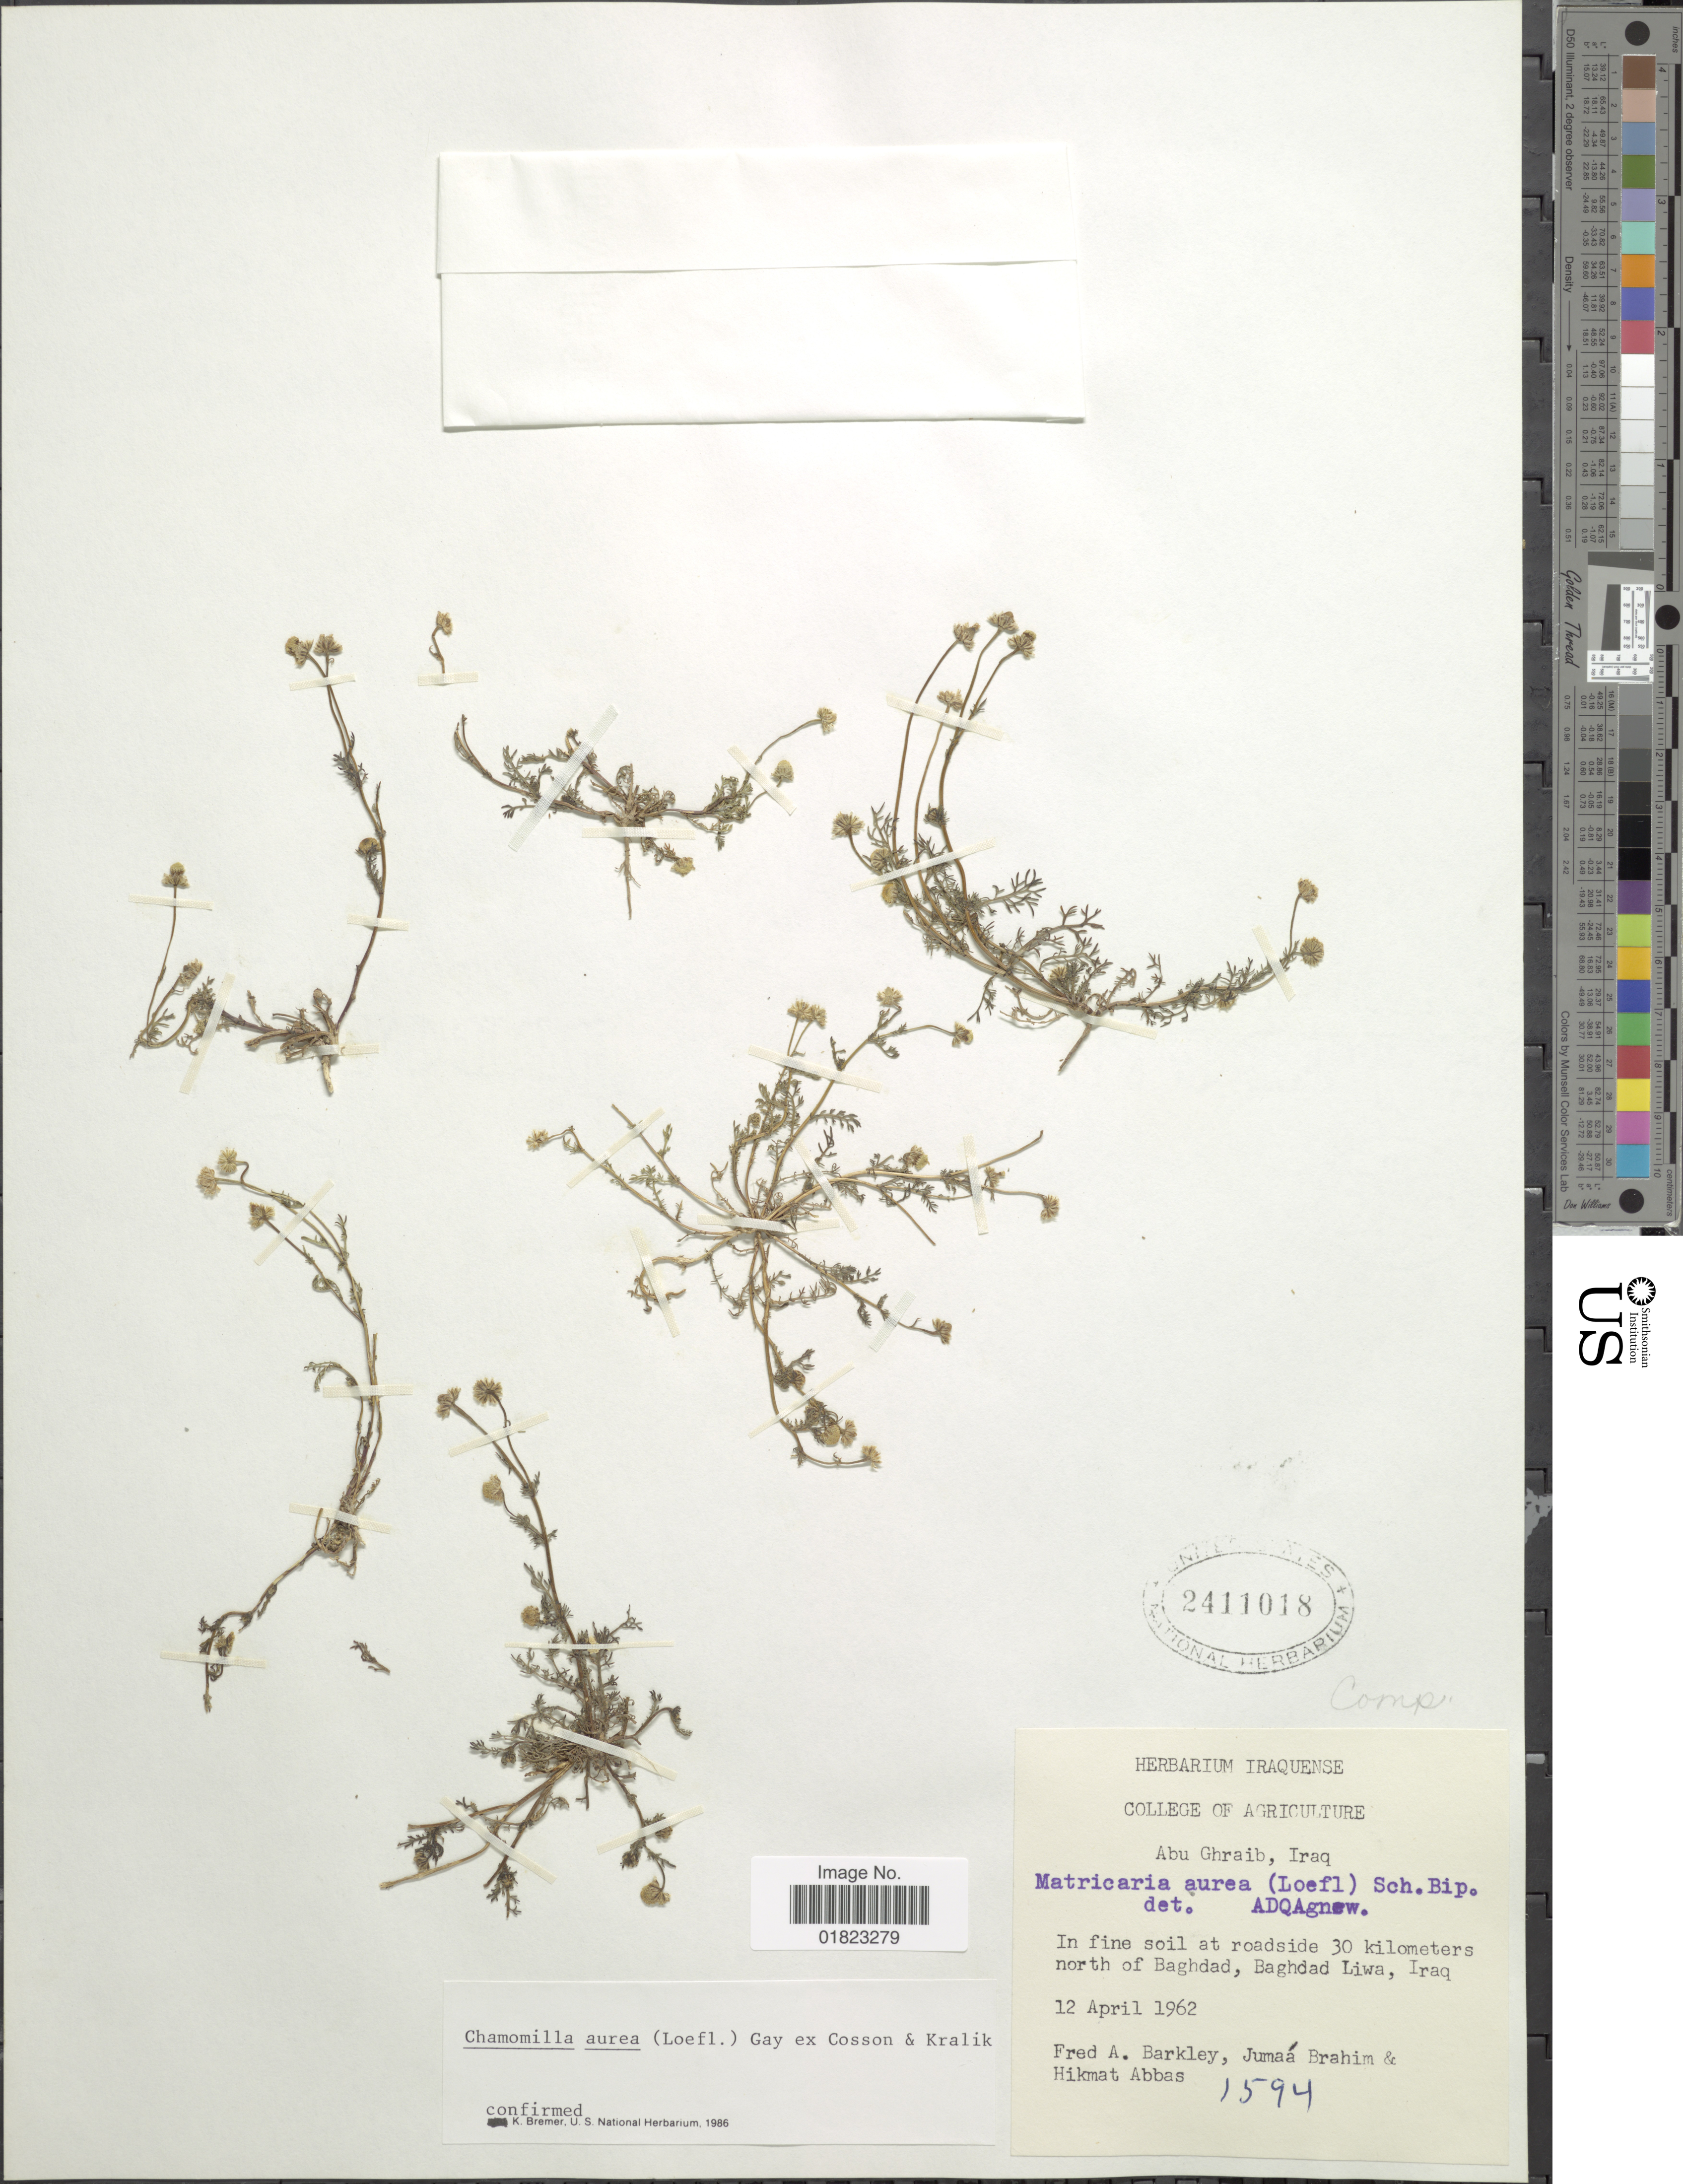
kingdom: Plantae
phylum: Tracheophyta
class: Magnoliopsida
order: Asterales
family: Asteraceae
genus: Matricaria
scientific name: Matricaria aurea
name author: (Loefl.) Sch. Bip.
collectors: F. A. Barkley, Brahim M., J. & H. Abbas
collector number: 1594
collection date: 1962-04-12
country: Iraq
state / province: Baghdad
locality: Abu Ghraib, Iraq. At roadside 30 kilometers north of Baghdad, Baghdad Liwa, Iraq.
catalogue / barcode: US 2411018